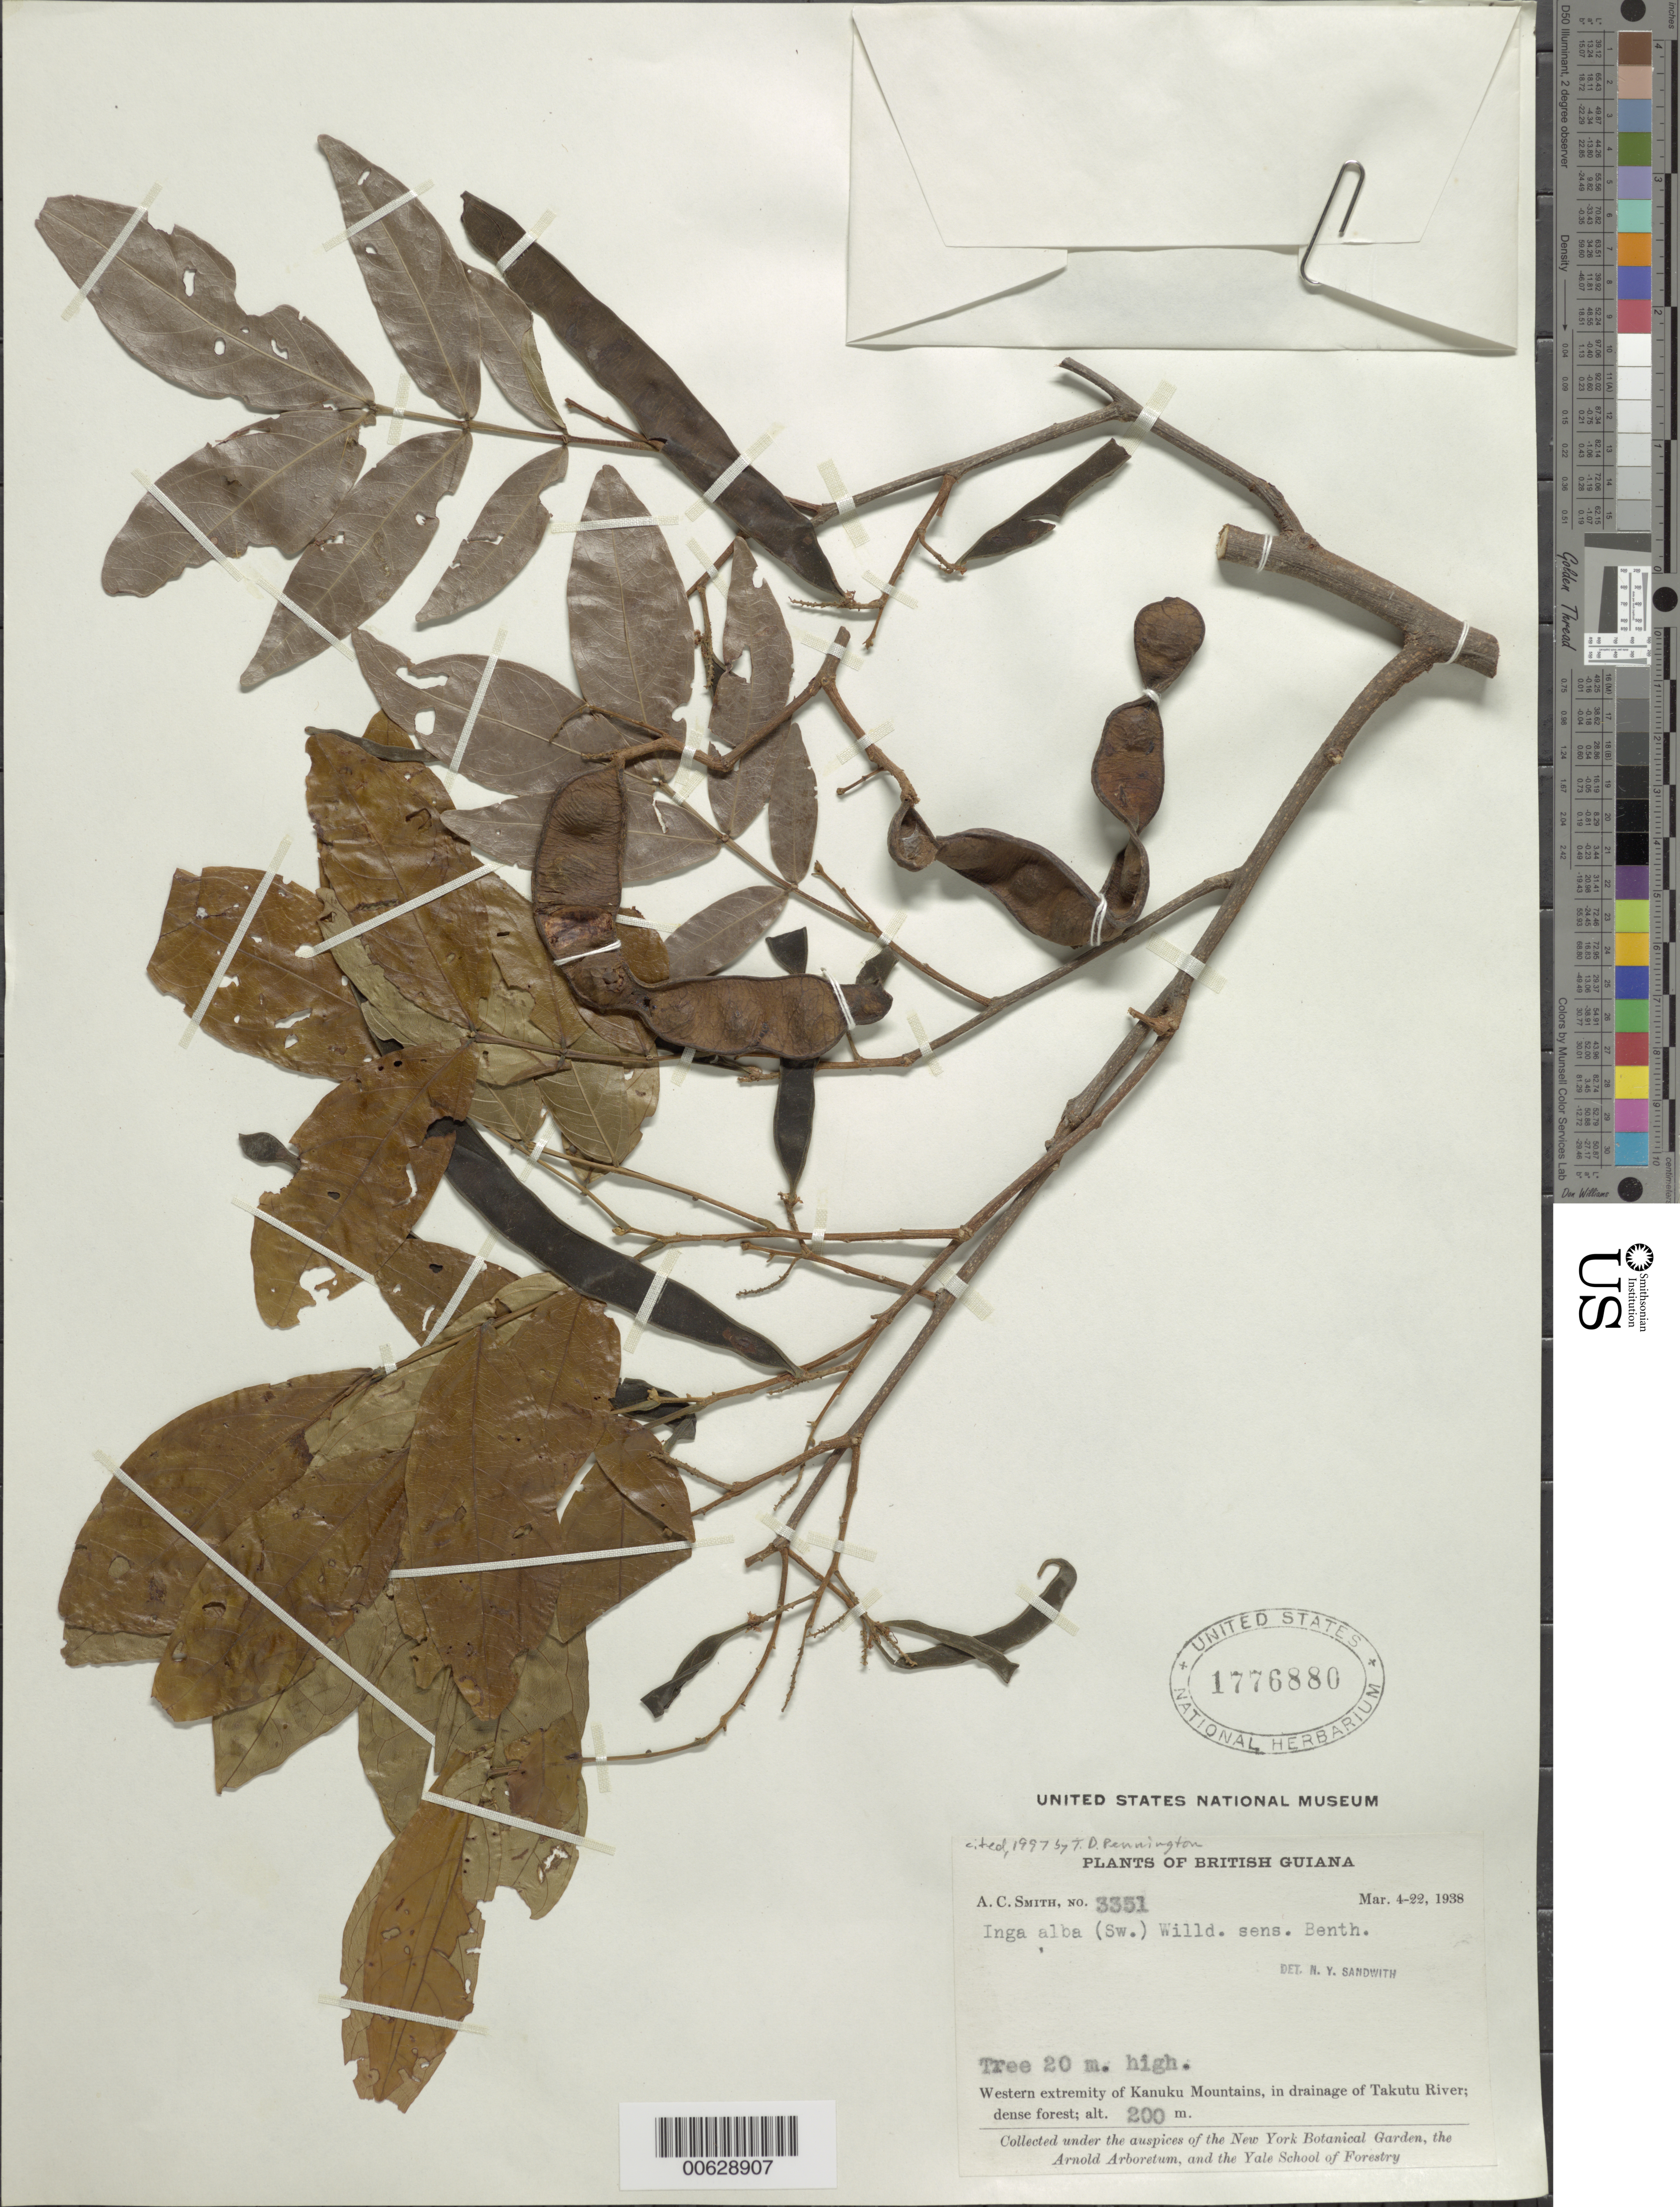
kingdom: Plantae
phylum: Tracheophyta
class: Magnoliopsida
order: Fabales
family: Fabaceae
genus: Inga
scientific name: Inga alba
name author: (Sw.) Willd.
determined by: Sandwith, N. Y.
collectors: A. C. Smith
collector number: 3351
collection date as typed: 4-Mar-38 to 22-Mar-38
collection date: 1938-03-04/1938-03-22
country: Guyana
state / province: U. Takutu-U. Essequibo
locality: Kanuku Mts., drainage of Takutu R., western extremity of Kanuku Mountains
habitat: Dense forest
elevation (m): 200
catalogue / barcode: US 1776880